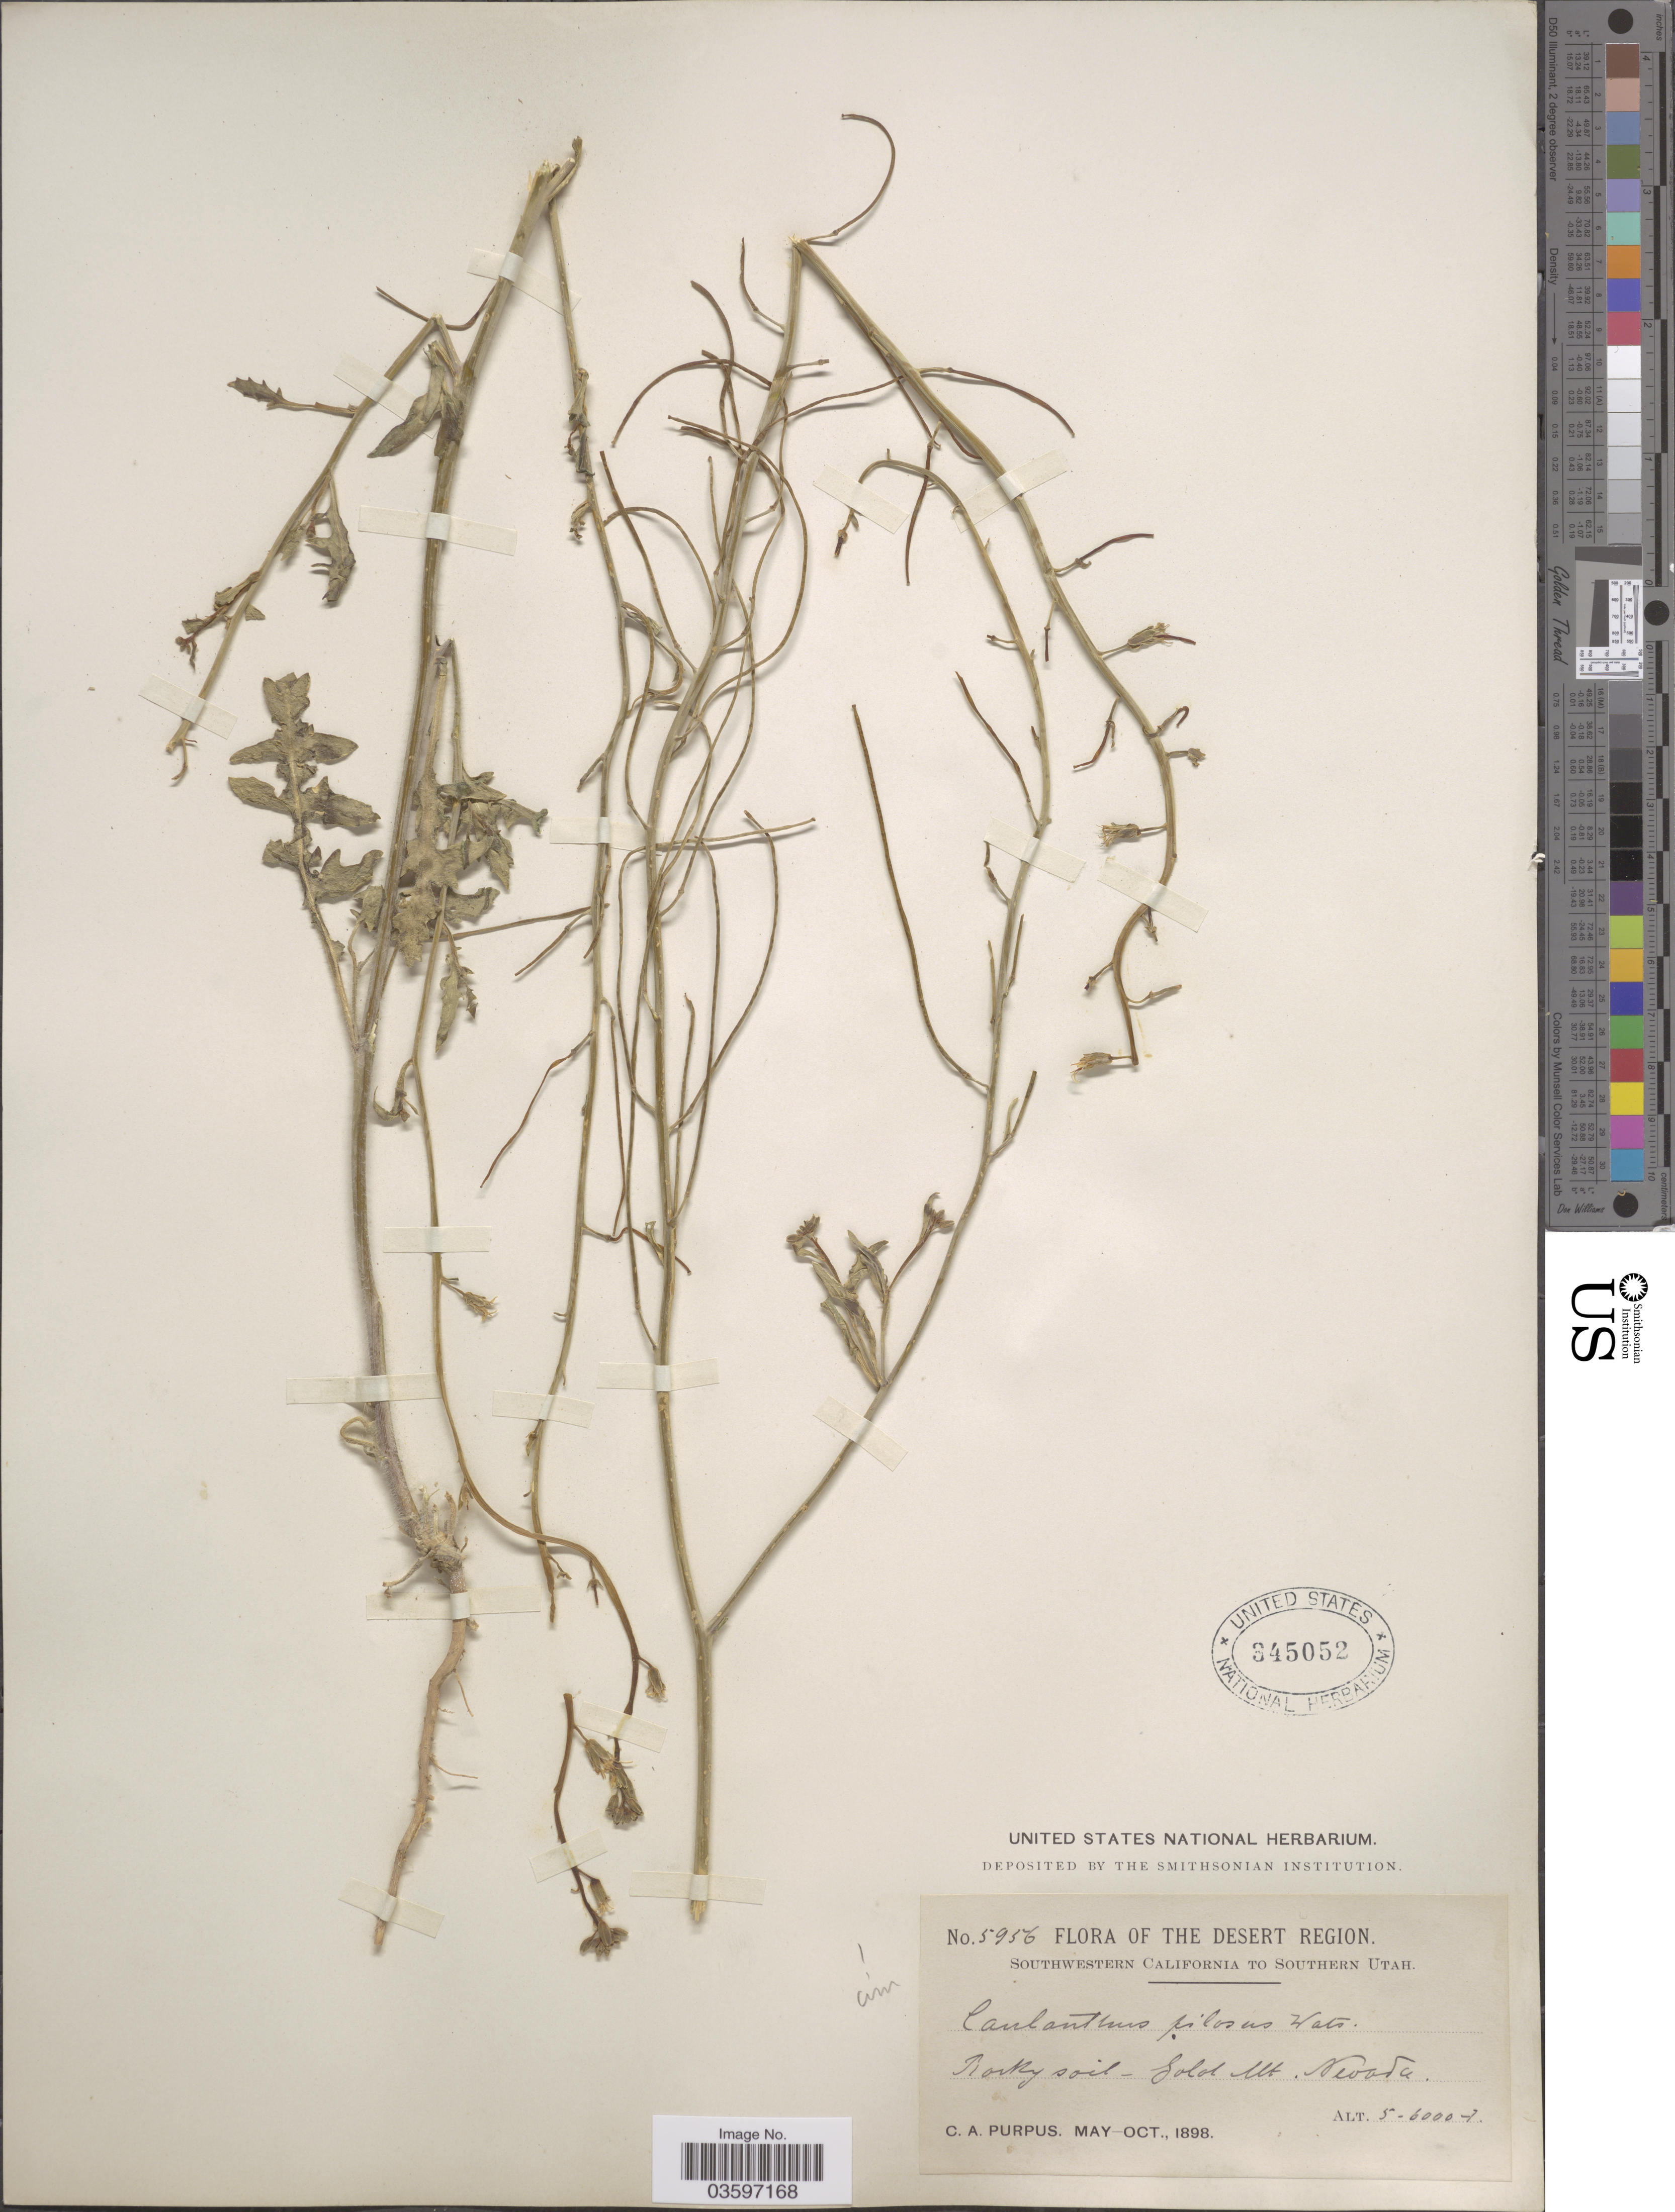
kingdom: Plantae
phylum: Tracheophyta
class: Magnoliopsida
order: Brassicales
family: Brassicaceae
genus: Caulanthus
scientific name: Caulanthus pilosus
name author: S. Watson in C. King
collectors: C. A. Purpus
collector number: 5956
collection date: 1898-05/1898-10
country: United States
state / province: Nevada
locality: The Desert Region. Rocky soil - Gold Mt.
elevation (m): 1524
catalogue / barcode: US 345052